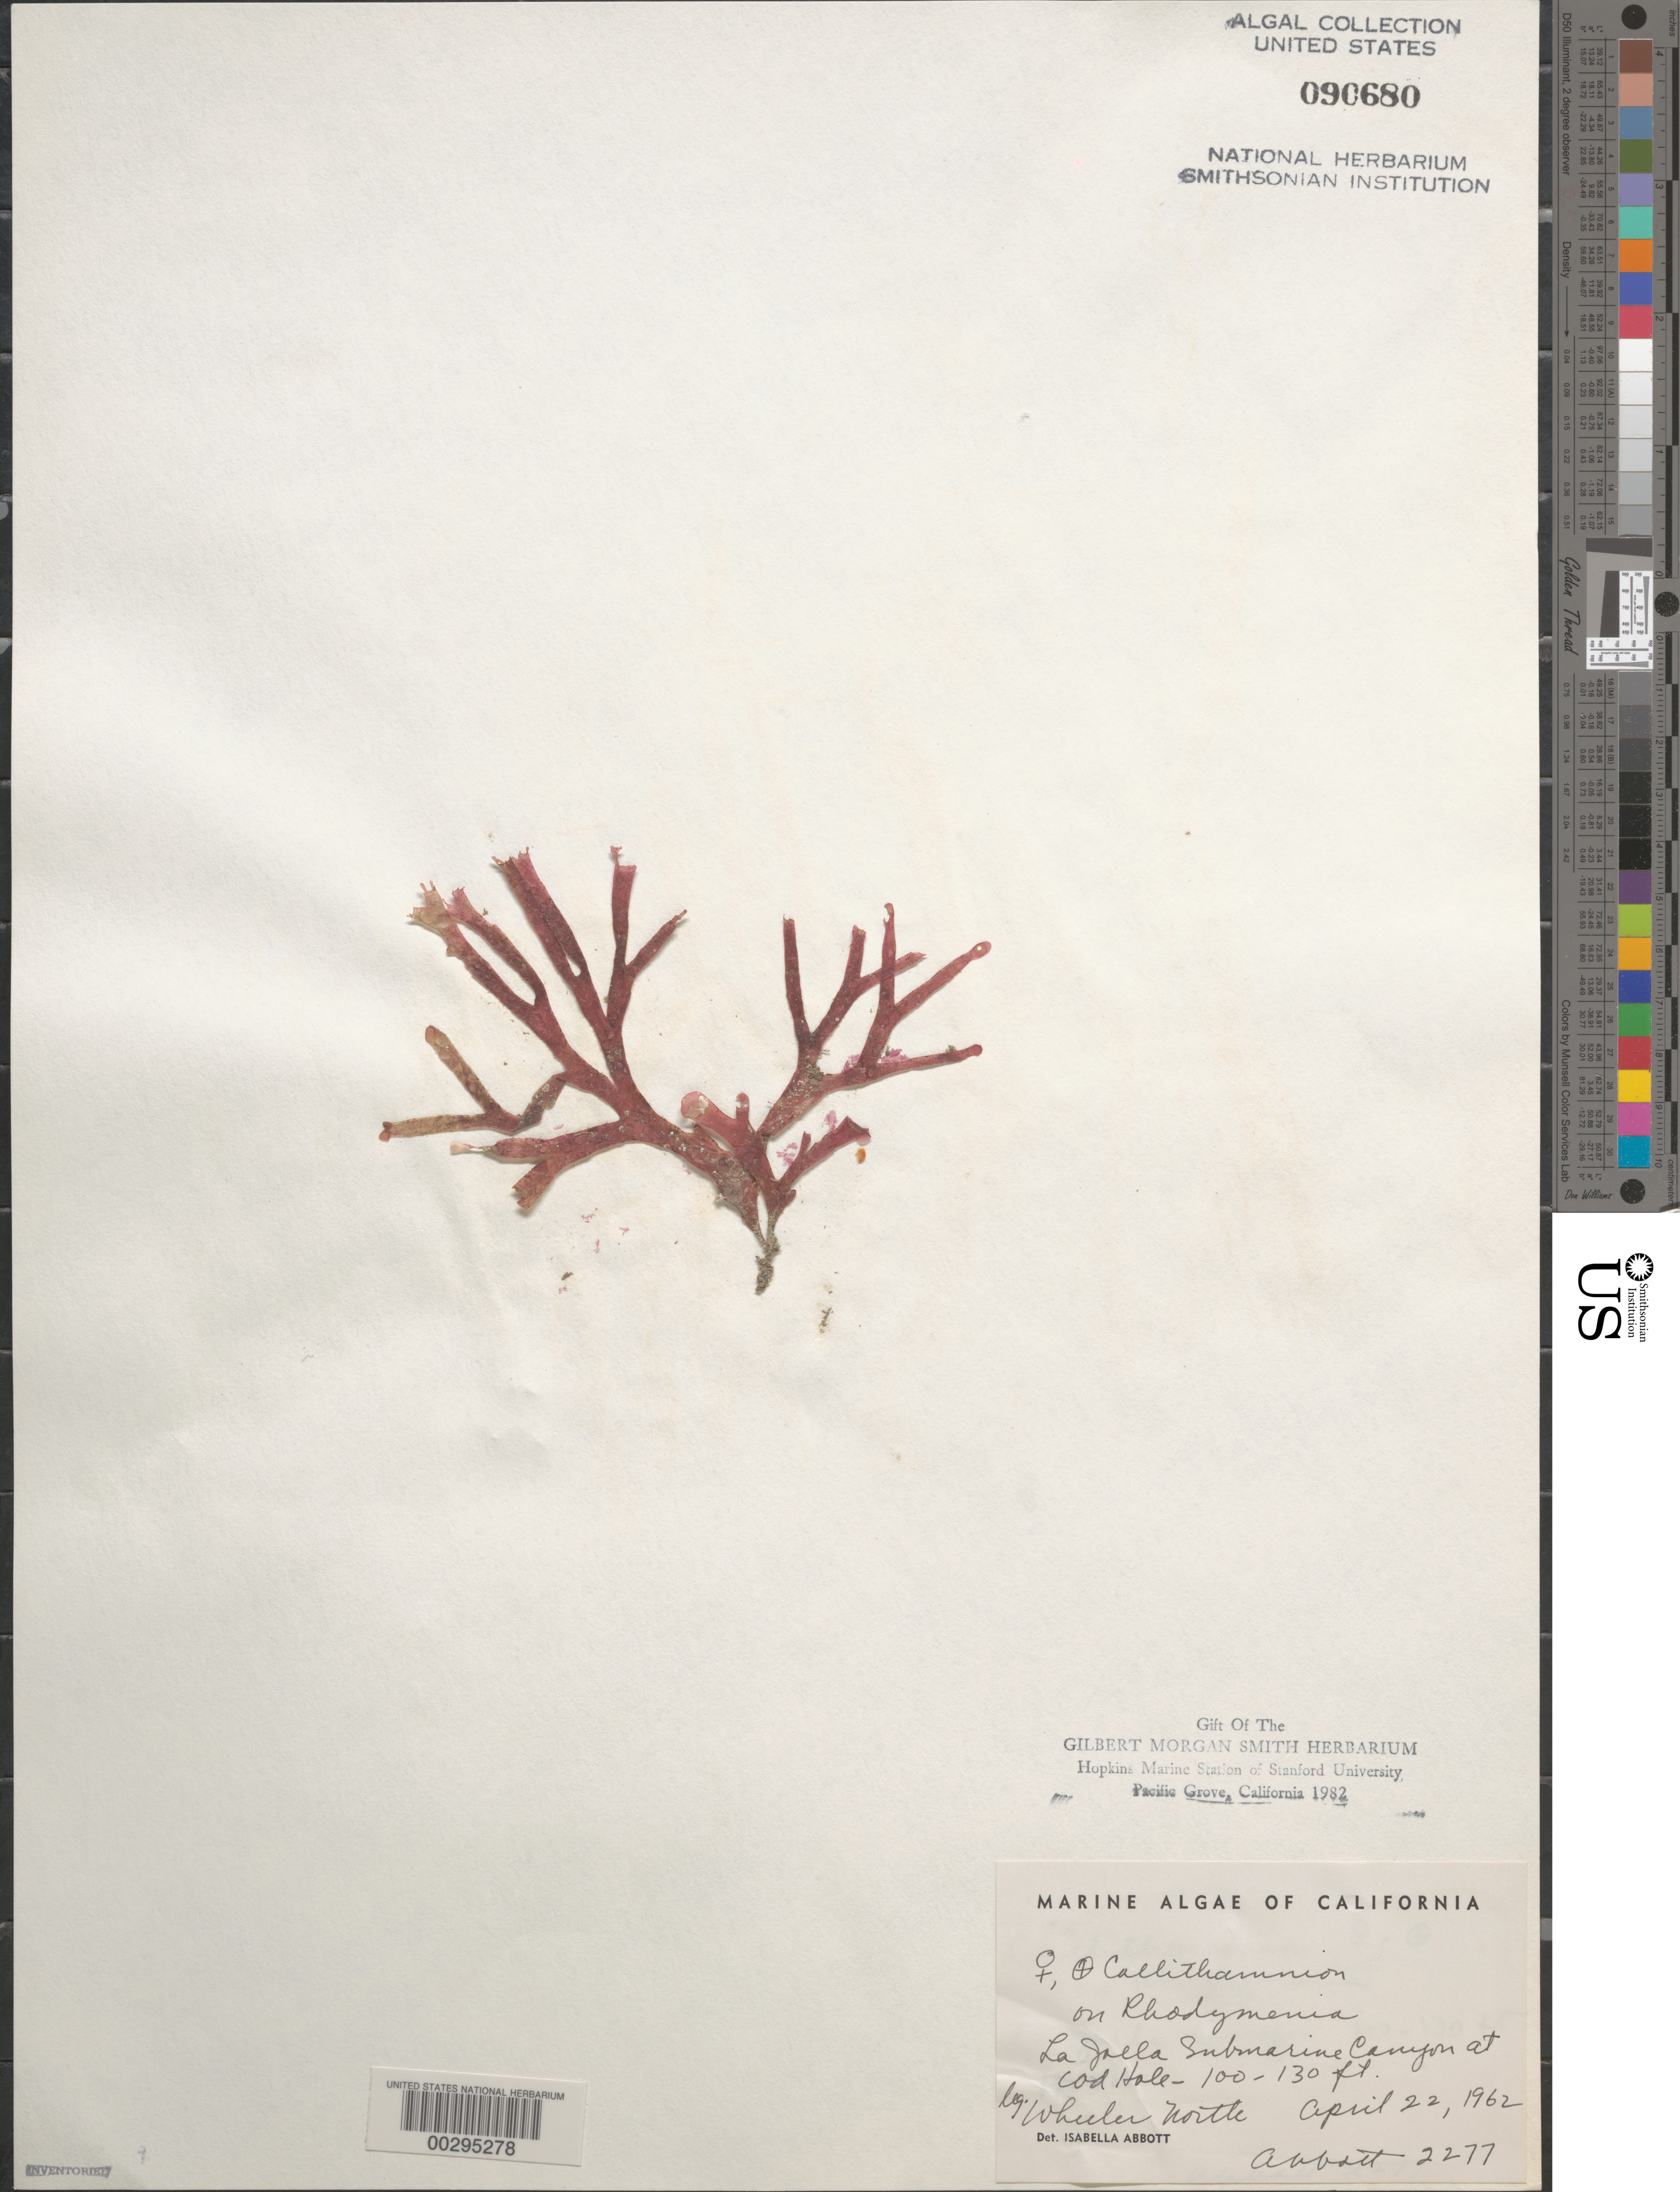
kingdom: Plantae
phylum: Rhodophyta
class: Florideophyceae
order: Ceramiales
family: Callithamniaceae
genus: Callithamnion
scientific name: Callithamnion sp.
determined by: Abbott, Isabella A.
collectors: W. North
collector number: IAA 2277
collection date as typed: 22 Apr 1962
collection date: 1962-04-22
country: United States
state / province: California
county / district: San Diego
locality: Cod Hole, La jolla Submarine Canyon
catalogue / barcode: US 90680